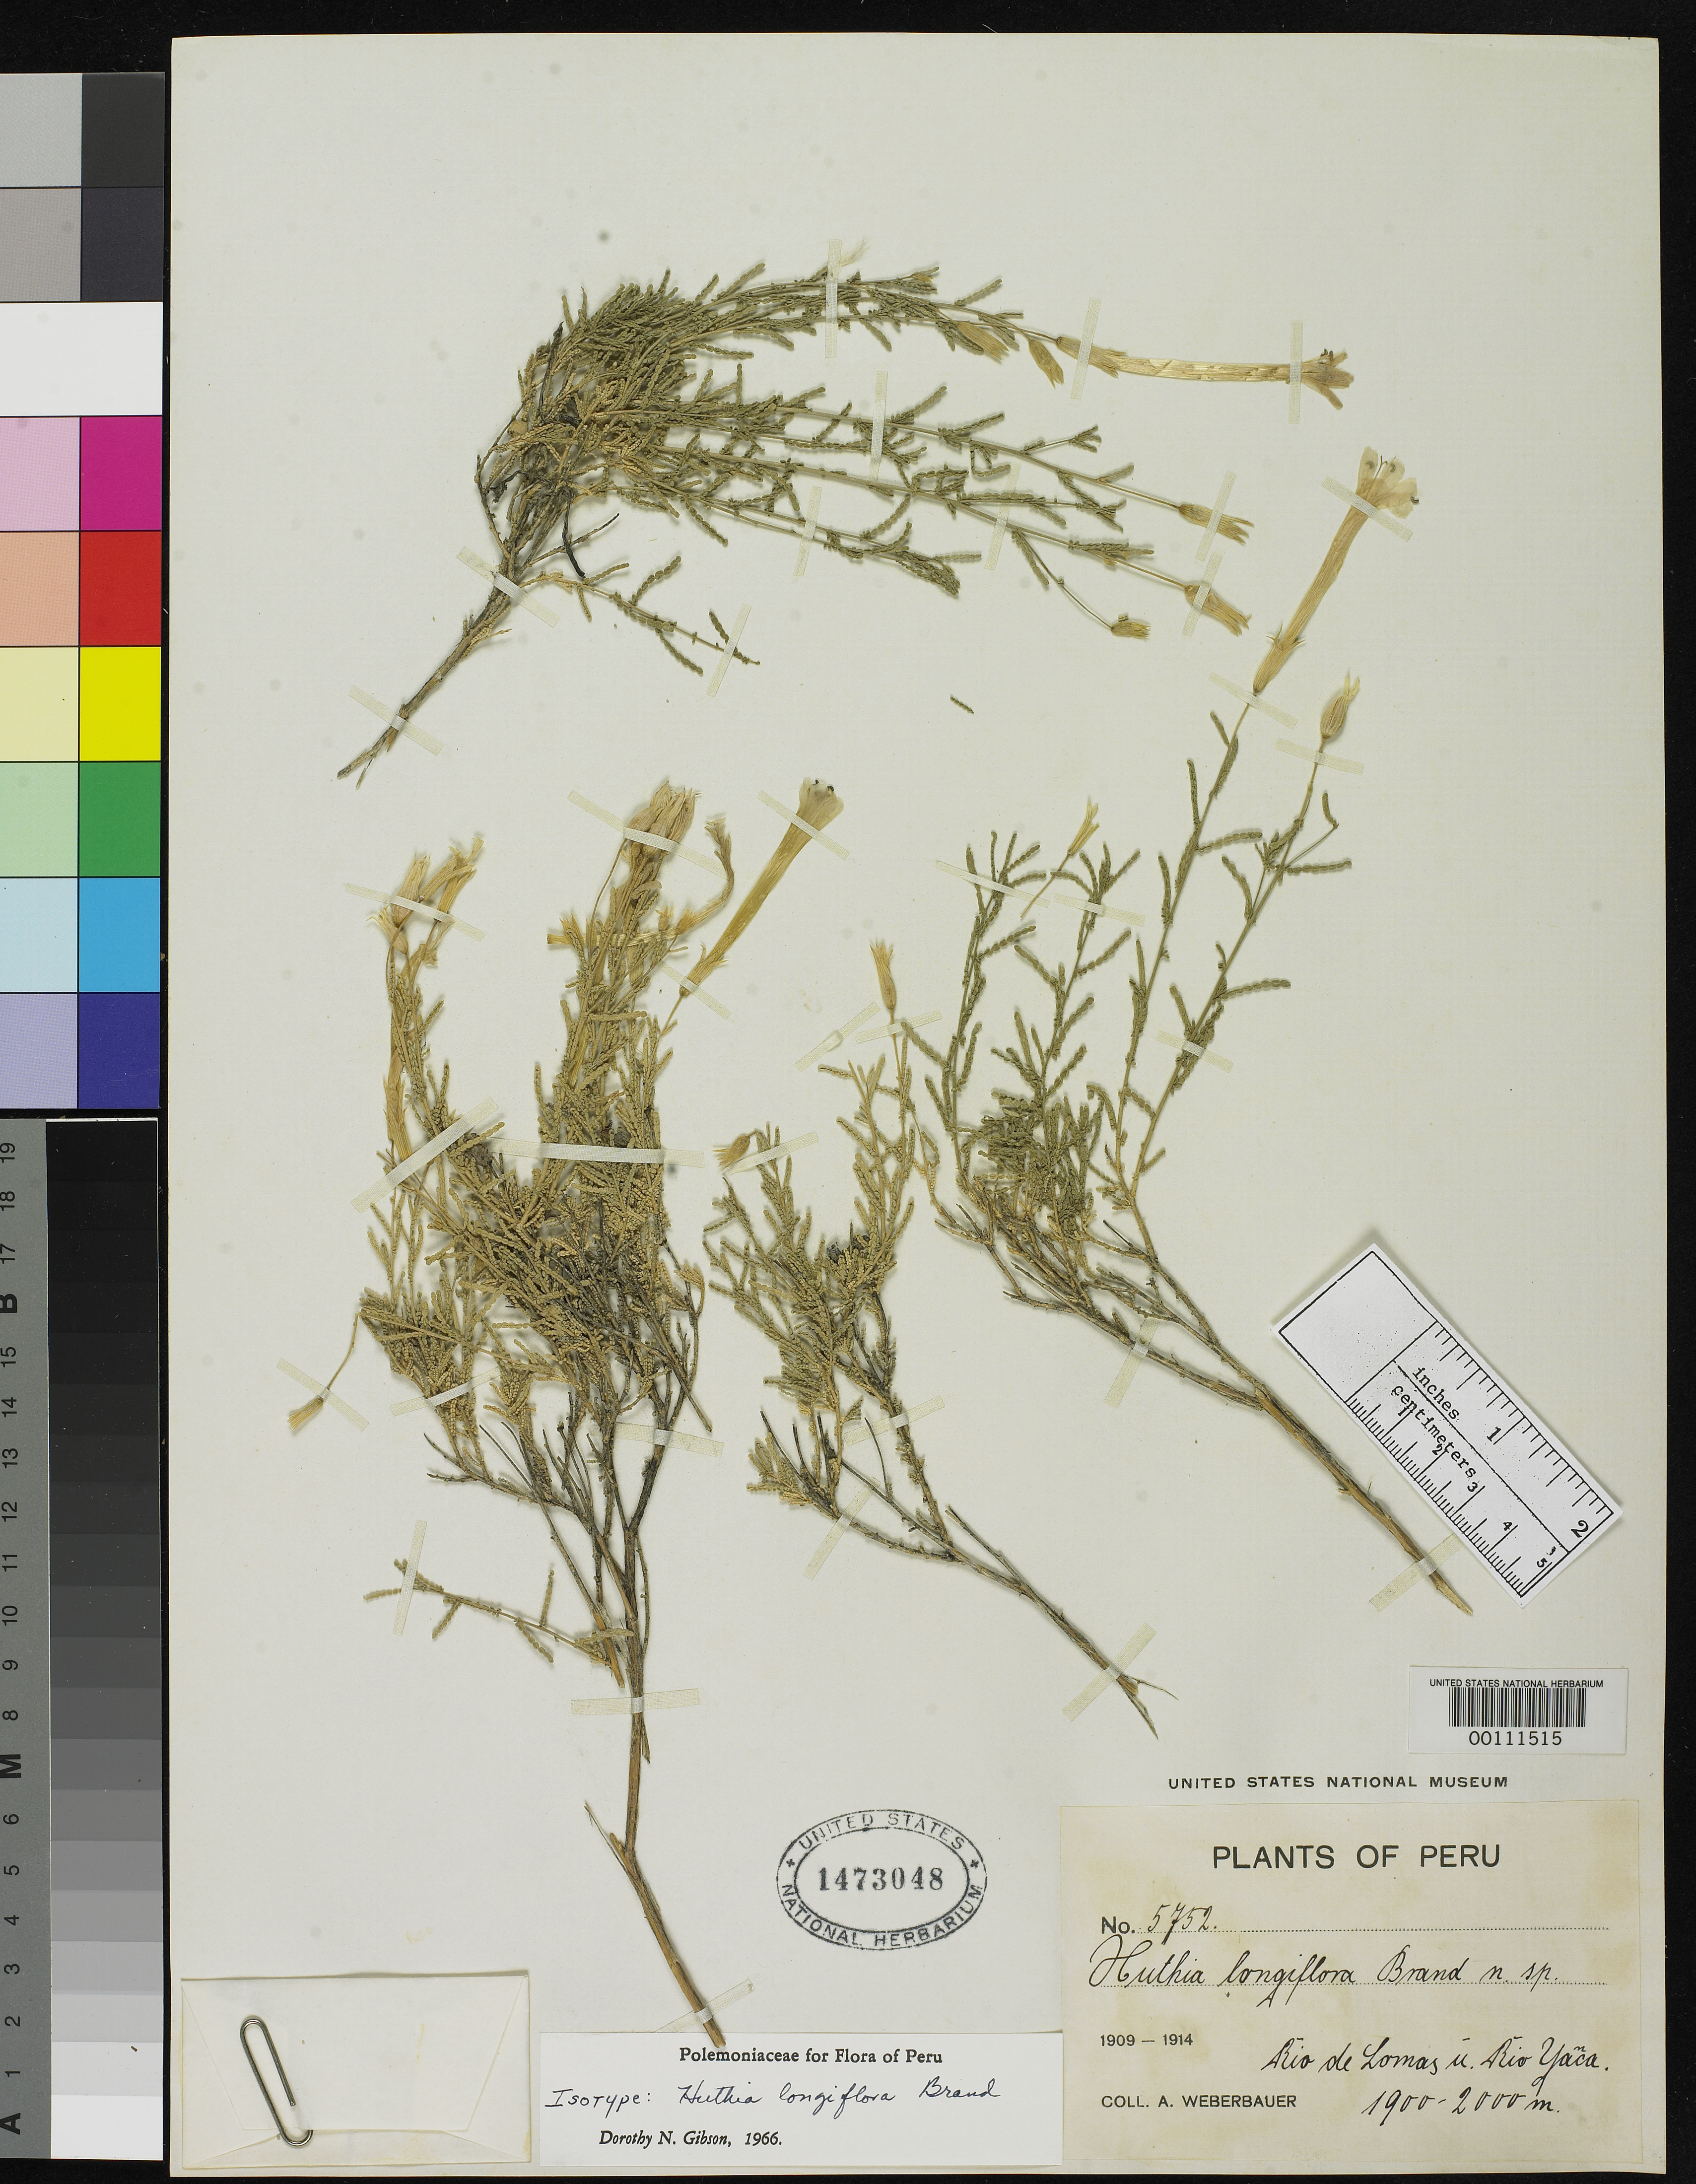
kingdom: Plantae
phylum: Tracheophyta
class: Magnoliopsida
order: Ericales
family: Polemoniaceae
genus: Huthia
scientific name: Huthia longiflora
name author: Brand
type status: Isotype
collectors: A. Weberbauer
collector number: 5752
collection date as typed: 1909 to -- --- 1914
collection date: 1909/1914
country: Peru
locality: Río de Lomas and Río Yanca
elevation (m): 1900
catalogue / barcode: US 1473048